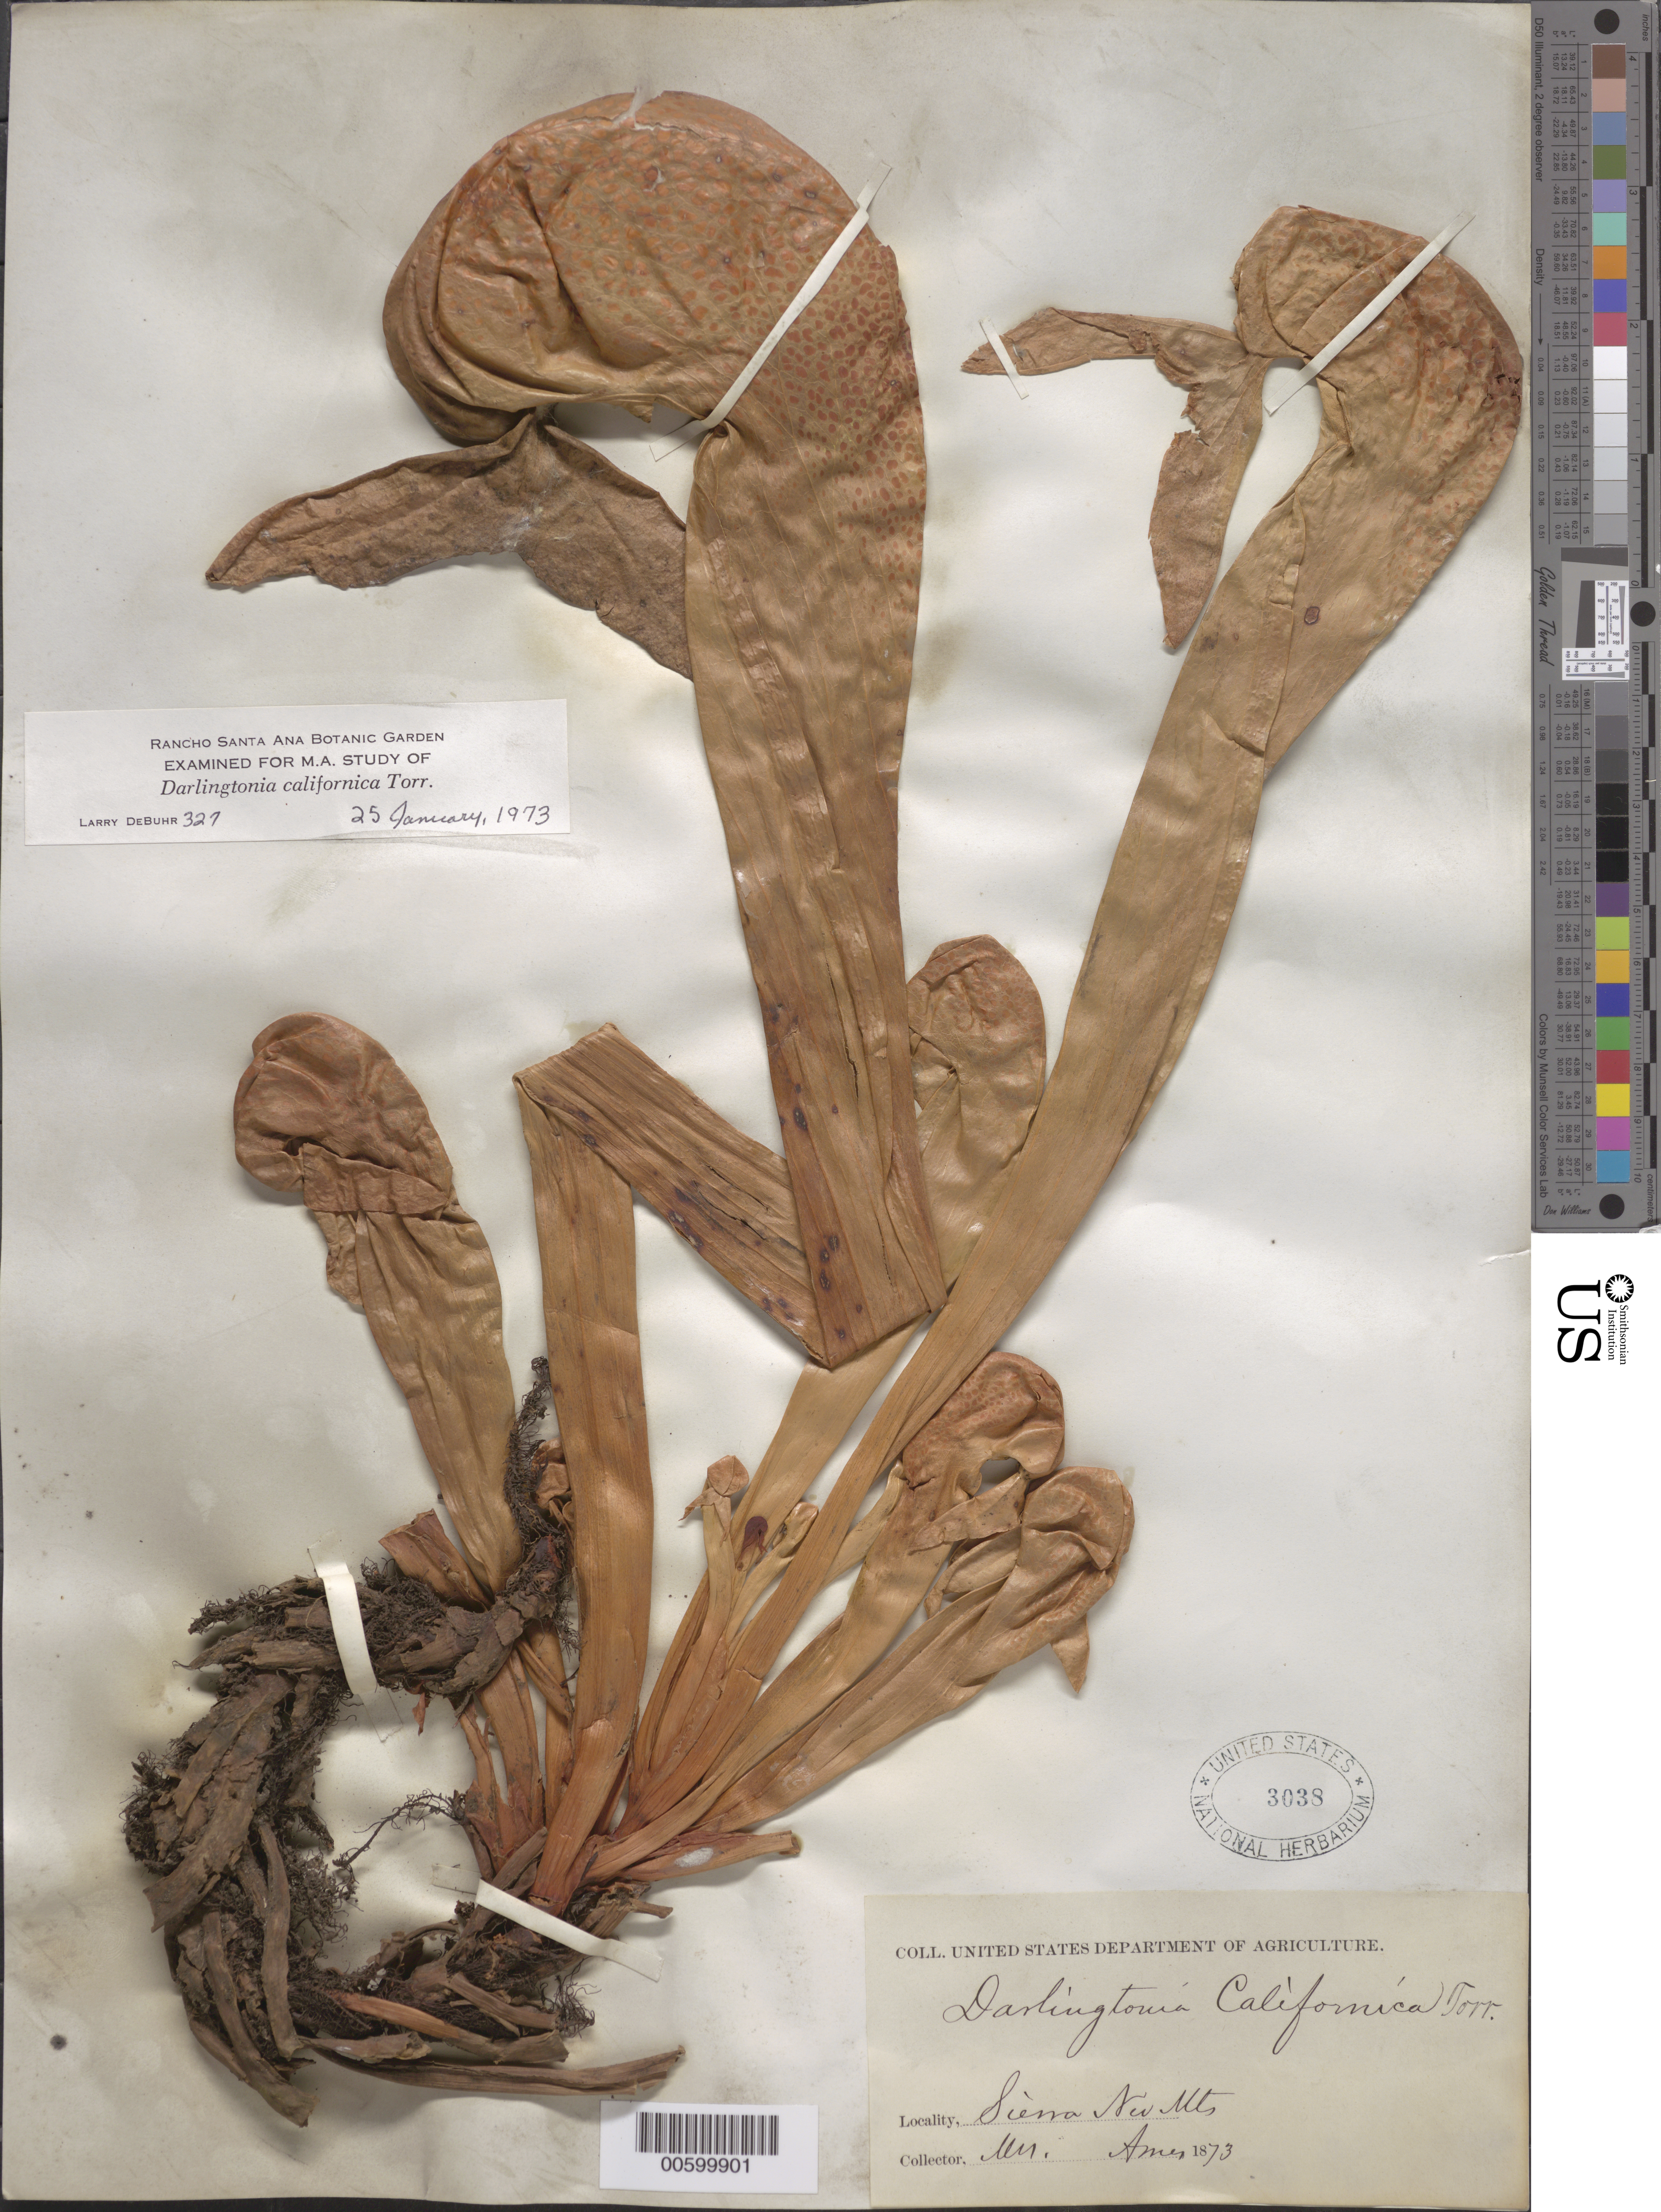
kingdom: Plantae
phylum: Tracheophyta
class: Magnoliopsida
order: Ericales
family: Sarraceniaceae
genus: Darlingtonia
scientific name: Darlingtonia californica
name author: Torr.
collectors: -- Ames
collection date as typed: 1873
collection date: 1873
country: United States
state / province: California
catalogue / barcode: US 3038